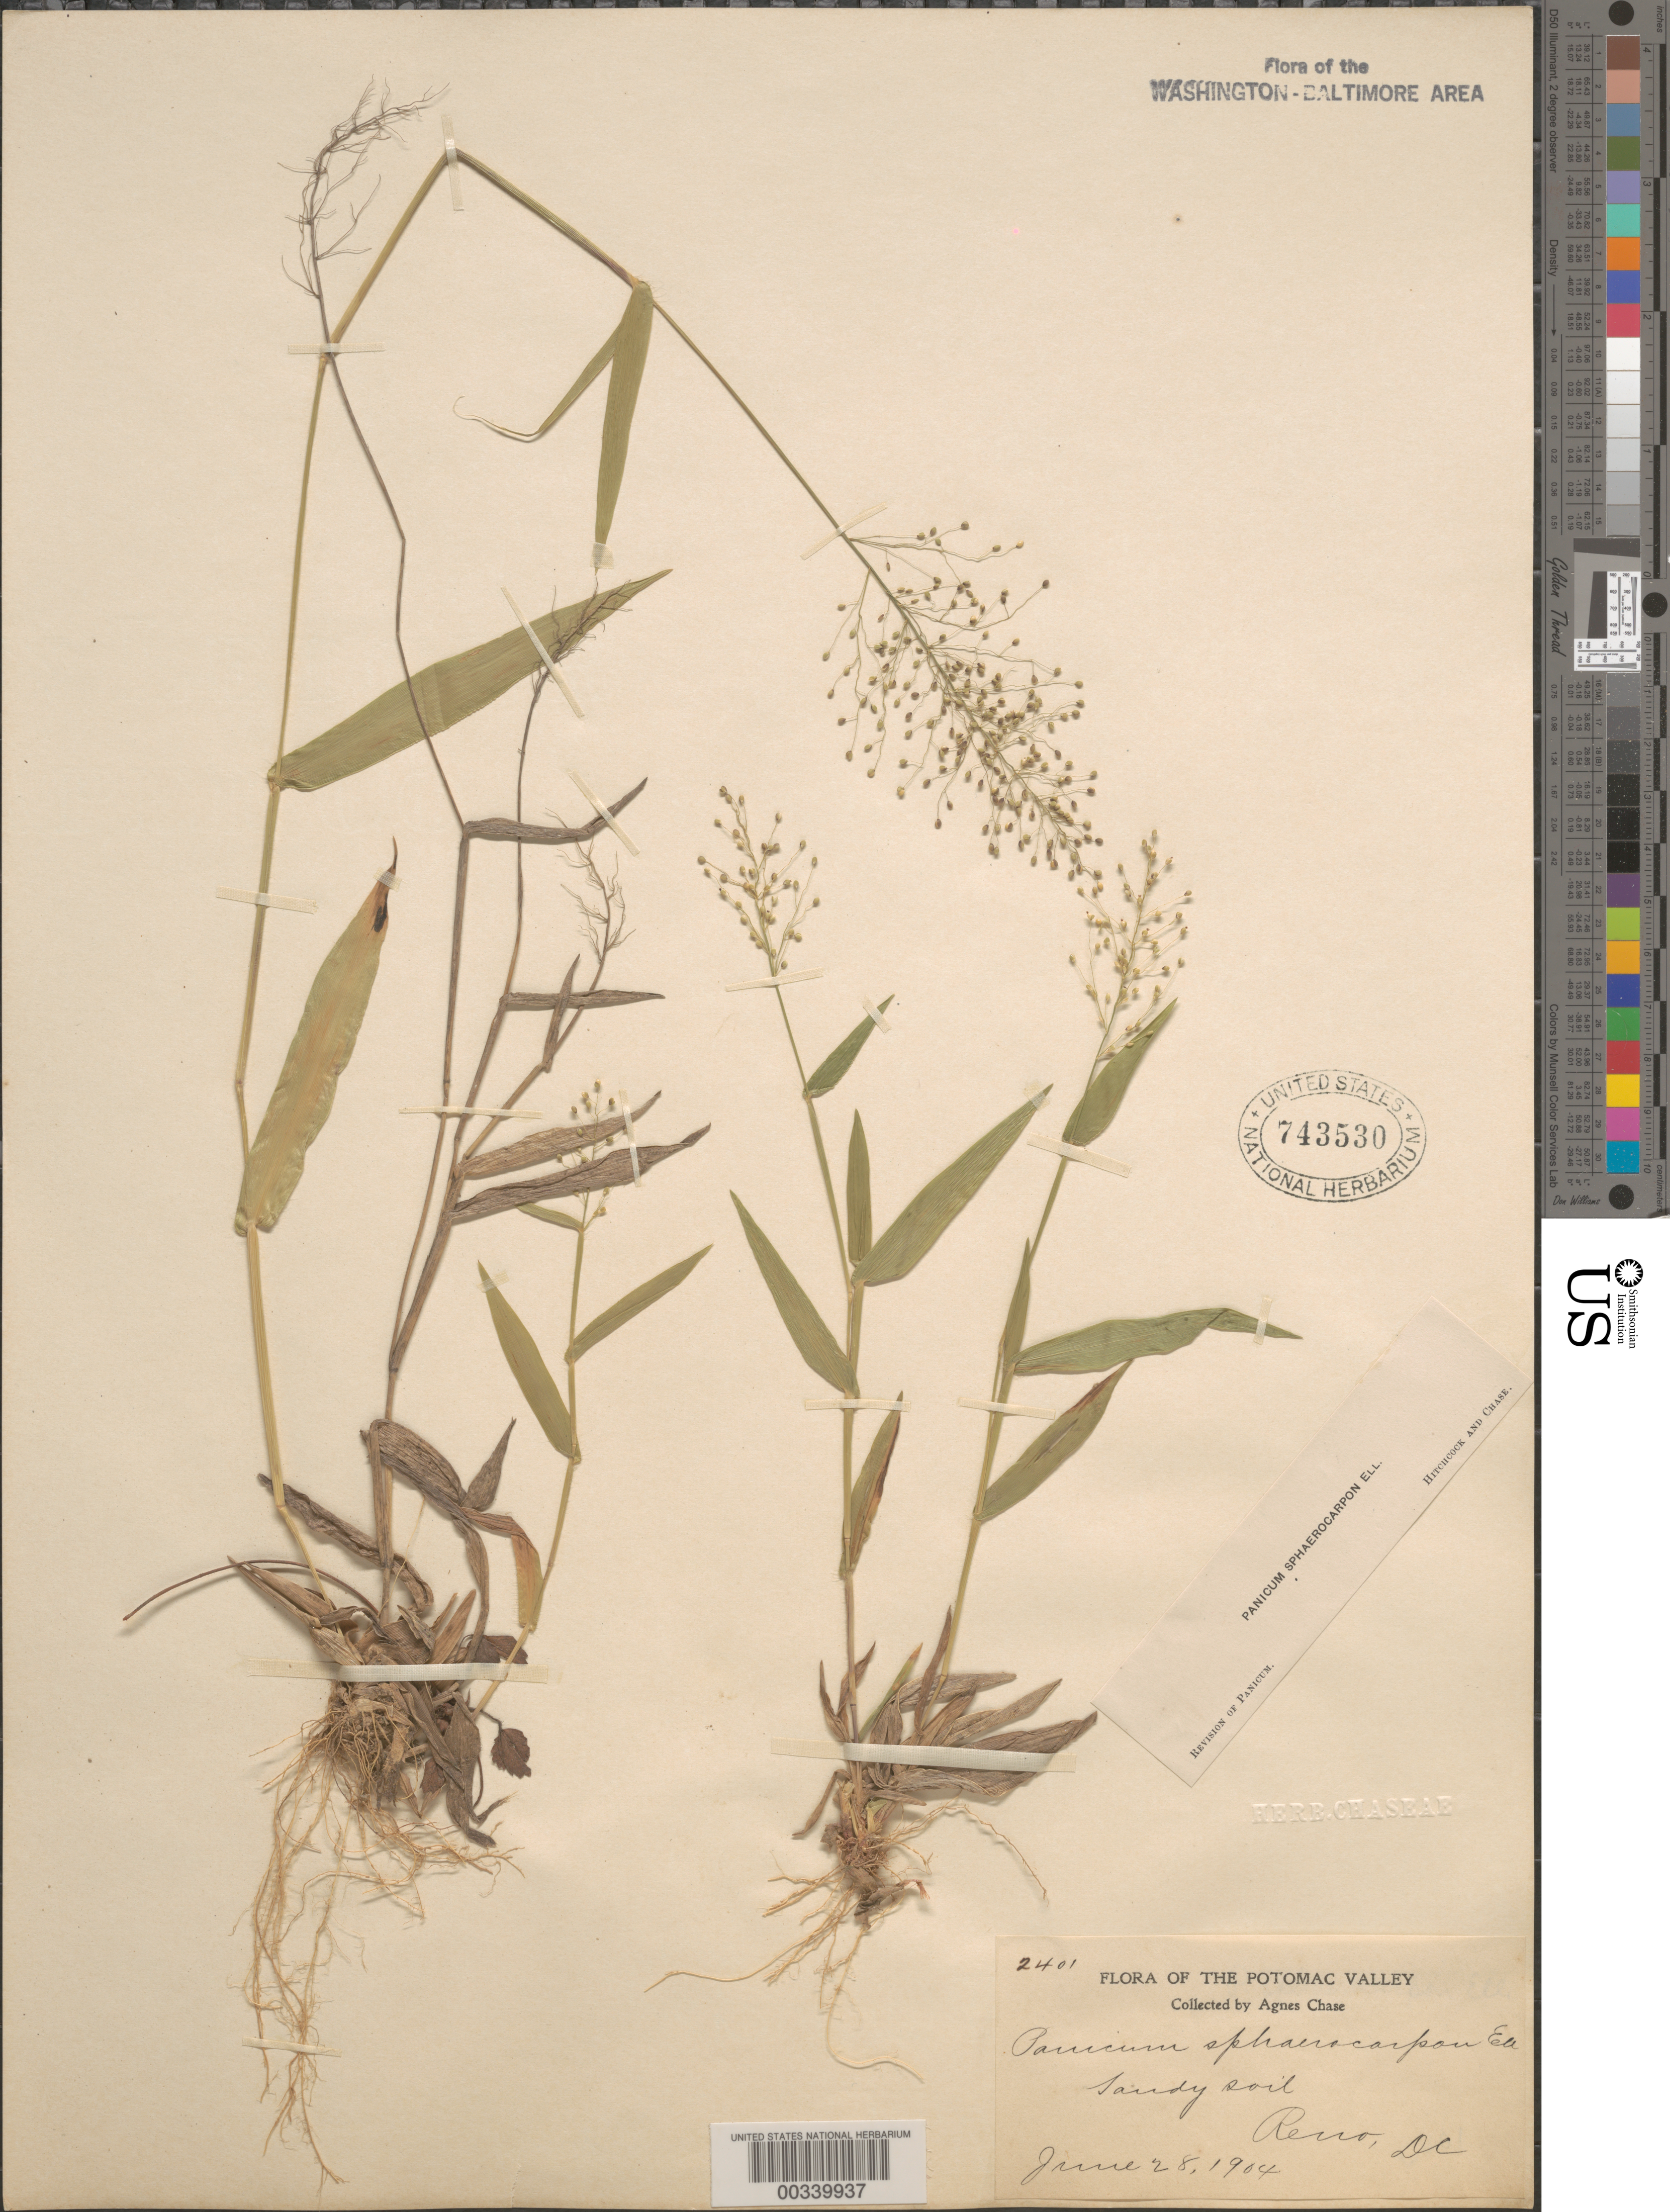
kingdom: Plantae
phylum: Tracheophyta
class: Liliopsida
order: Poales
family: Poaceae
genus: Dichanthelium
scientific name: Dichanthelium sphaerocarpon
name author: (Elliott) Gould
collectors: A. Chase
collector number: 2401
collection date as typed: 28 Jun 1904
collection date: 1904-06-28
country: United States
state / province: District of Columbia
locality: Reno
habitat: Sandy soil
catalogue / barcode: US 743530